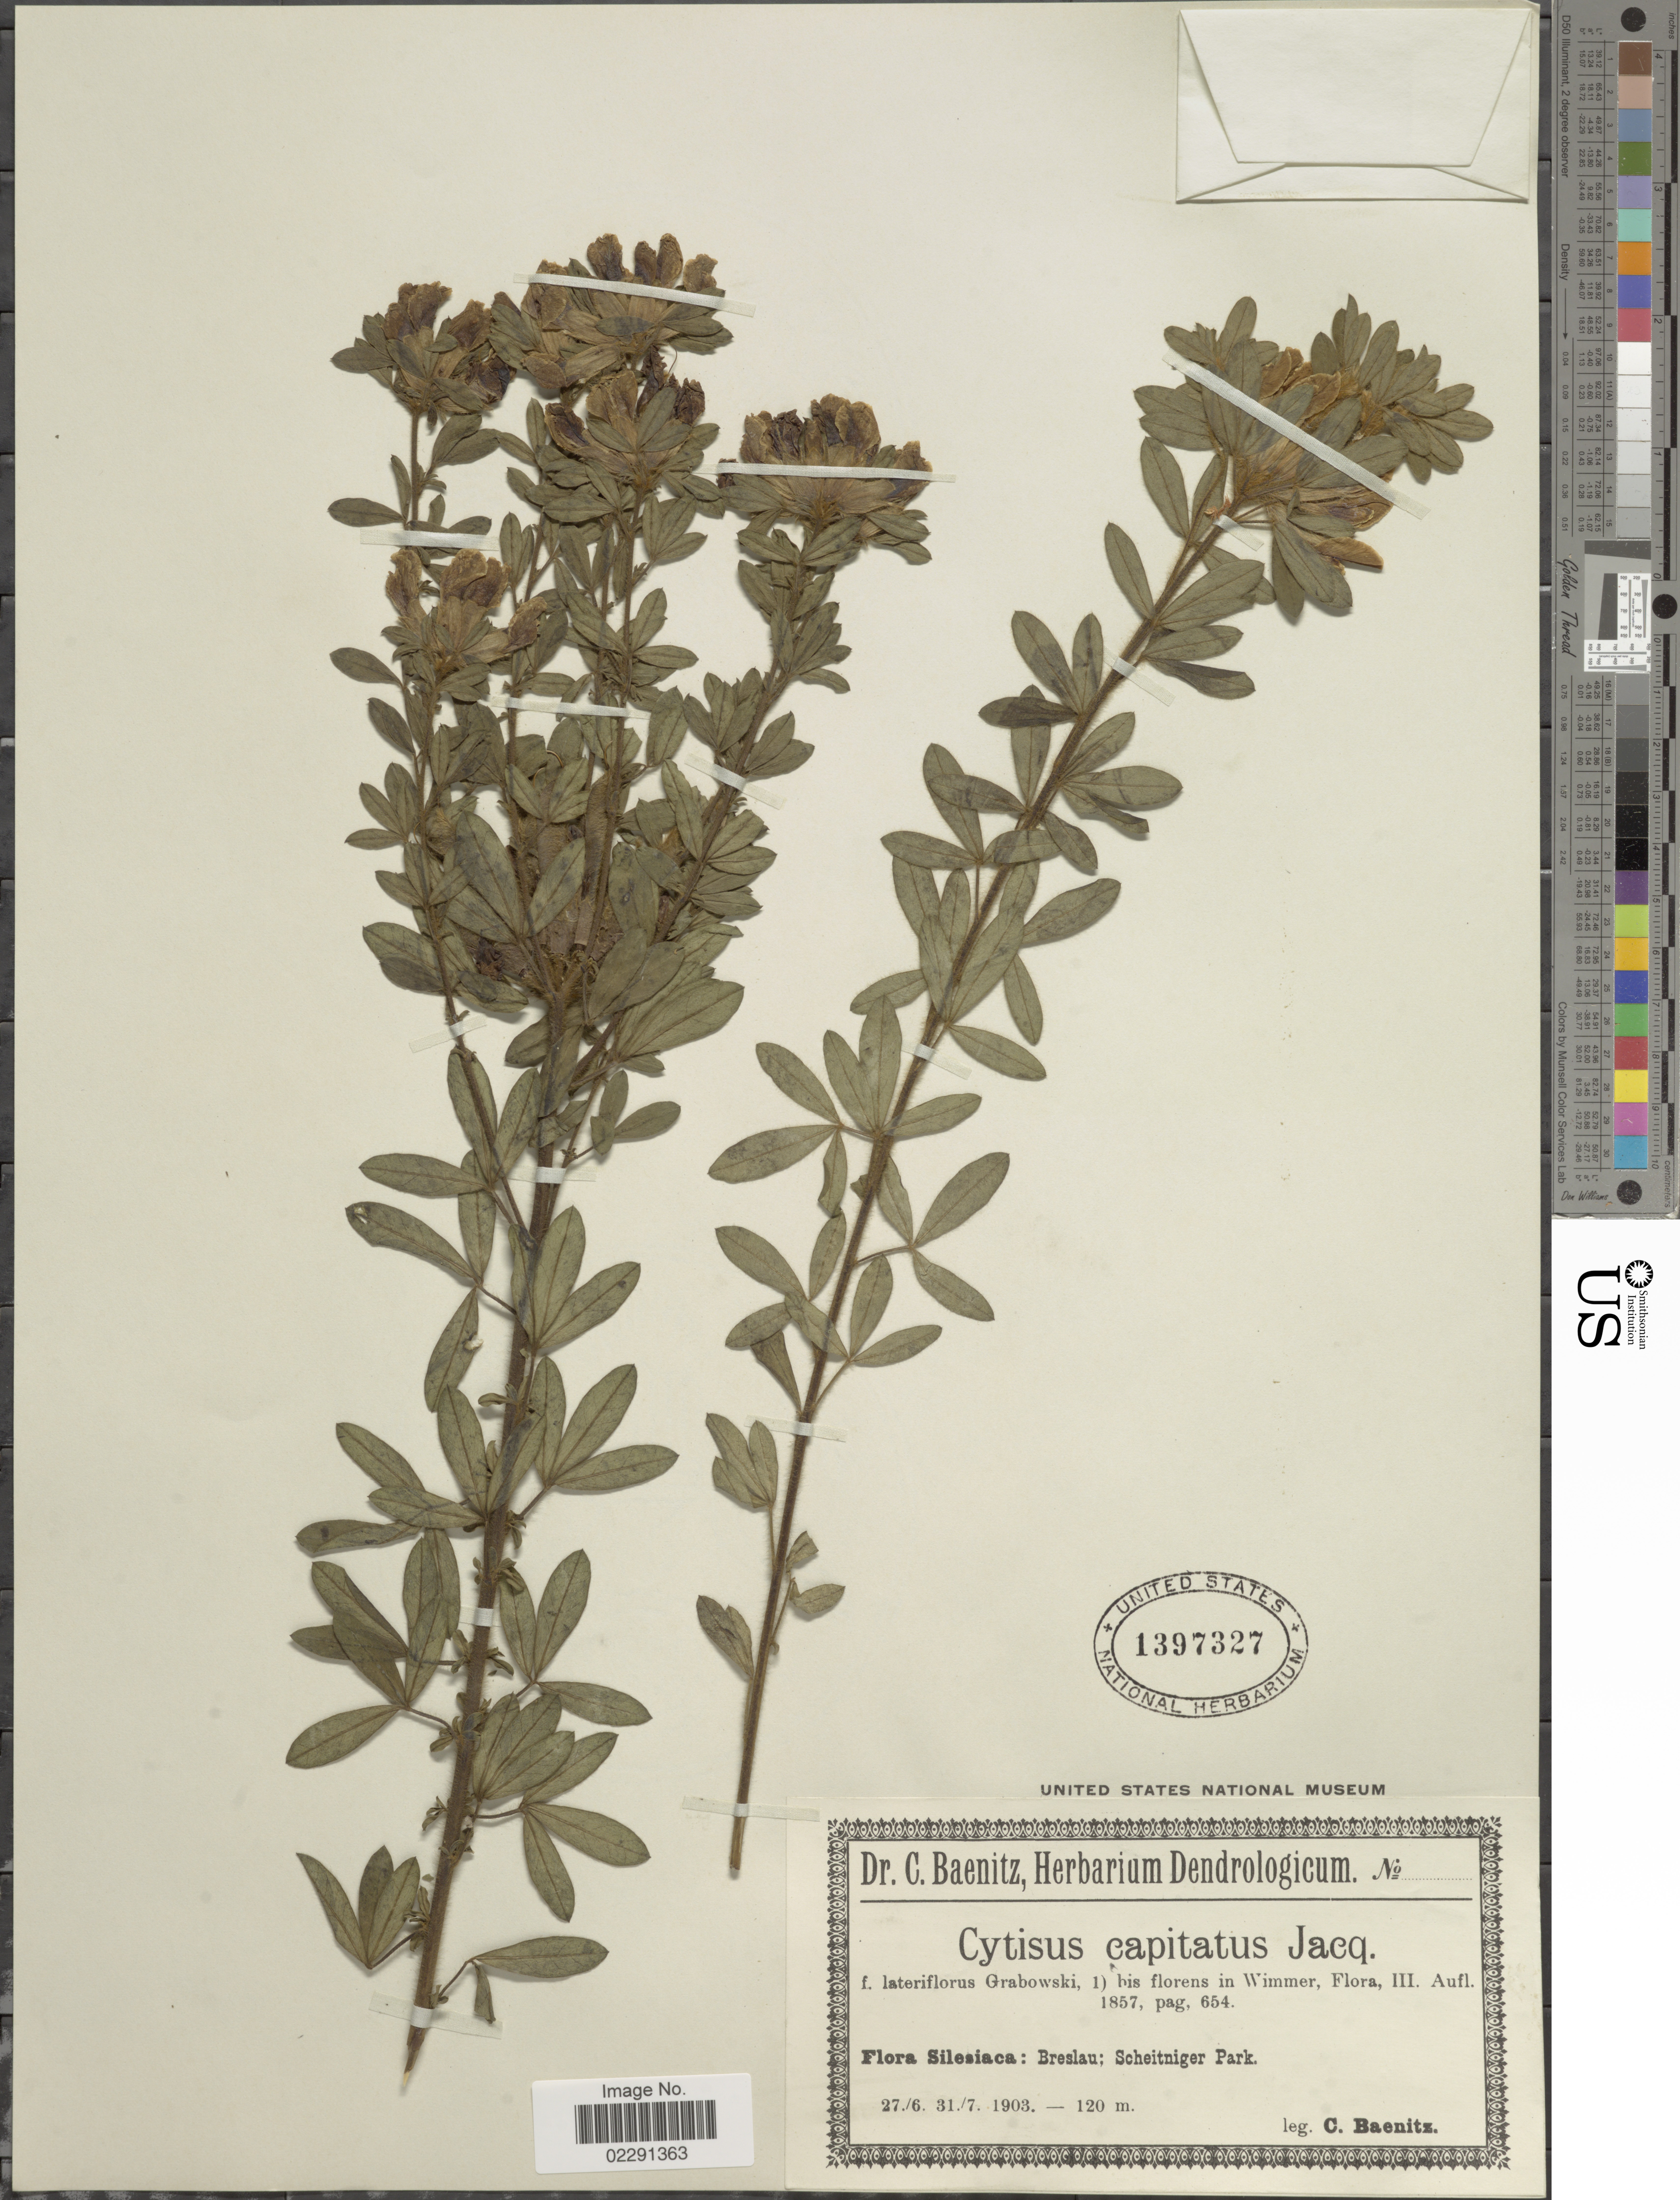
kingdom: Plantae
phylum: Tracheophyta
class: Magnoliopsida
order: Fabales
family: Fabaceae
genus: Cytisus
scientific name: Cytisus hirsutus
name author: L.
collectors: C. G. Baenitz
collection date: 1903-06-27/1903-07-31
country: Czechia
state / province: Moravian-Silesian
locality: Silesiaca: Breslau; Scheitniger Park.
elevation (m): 120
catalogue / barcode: US 1397327